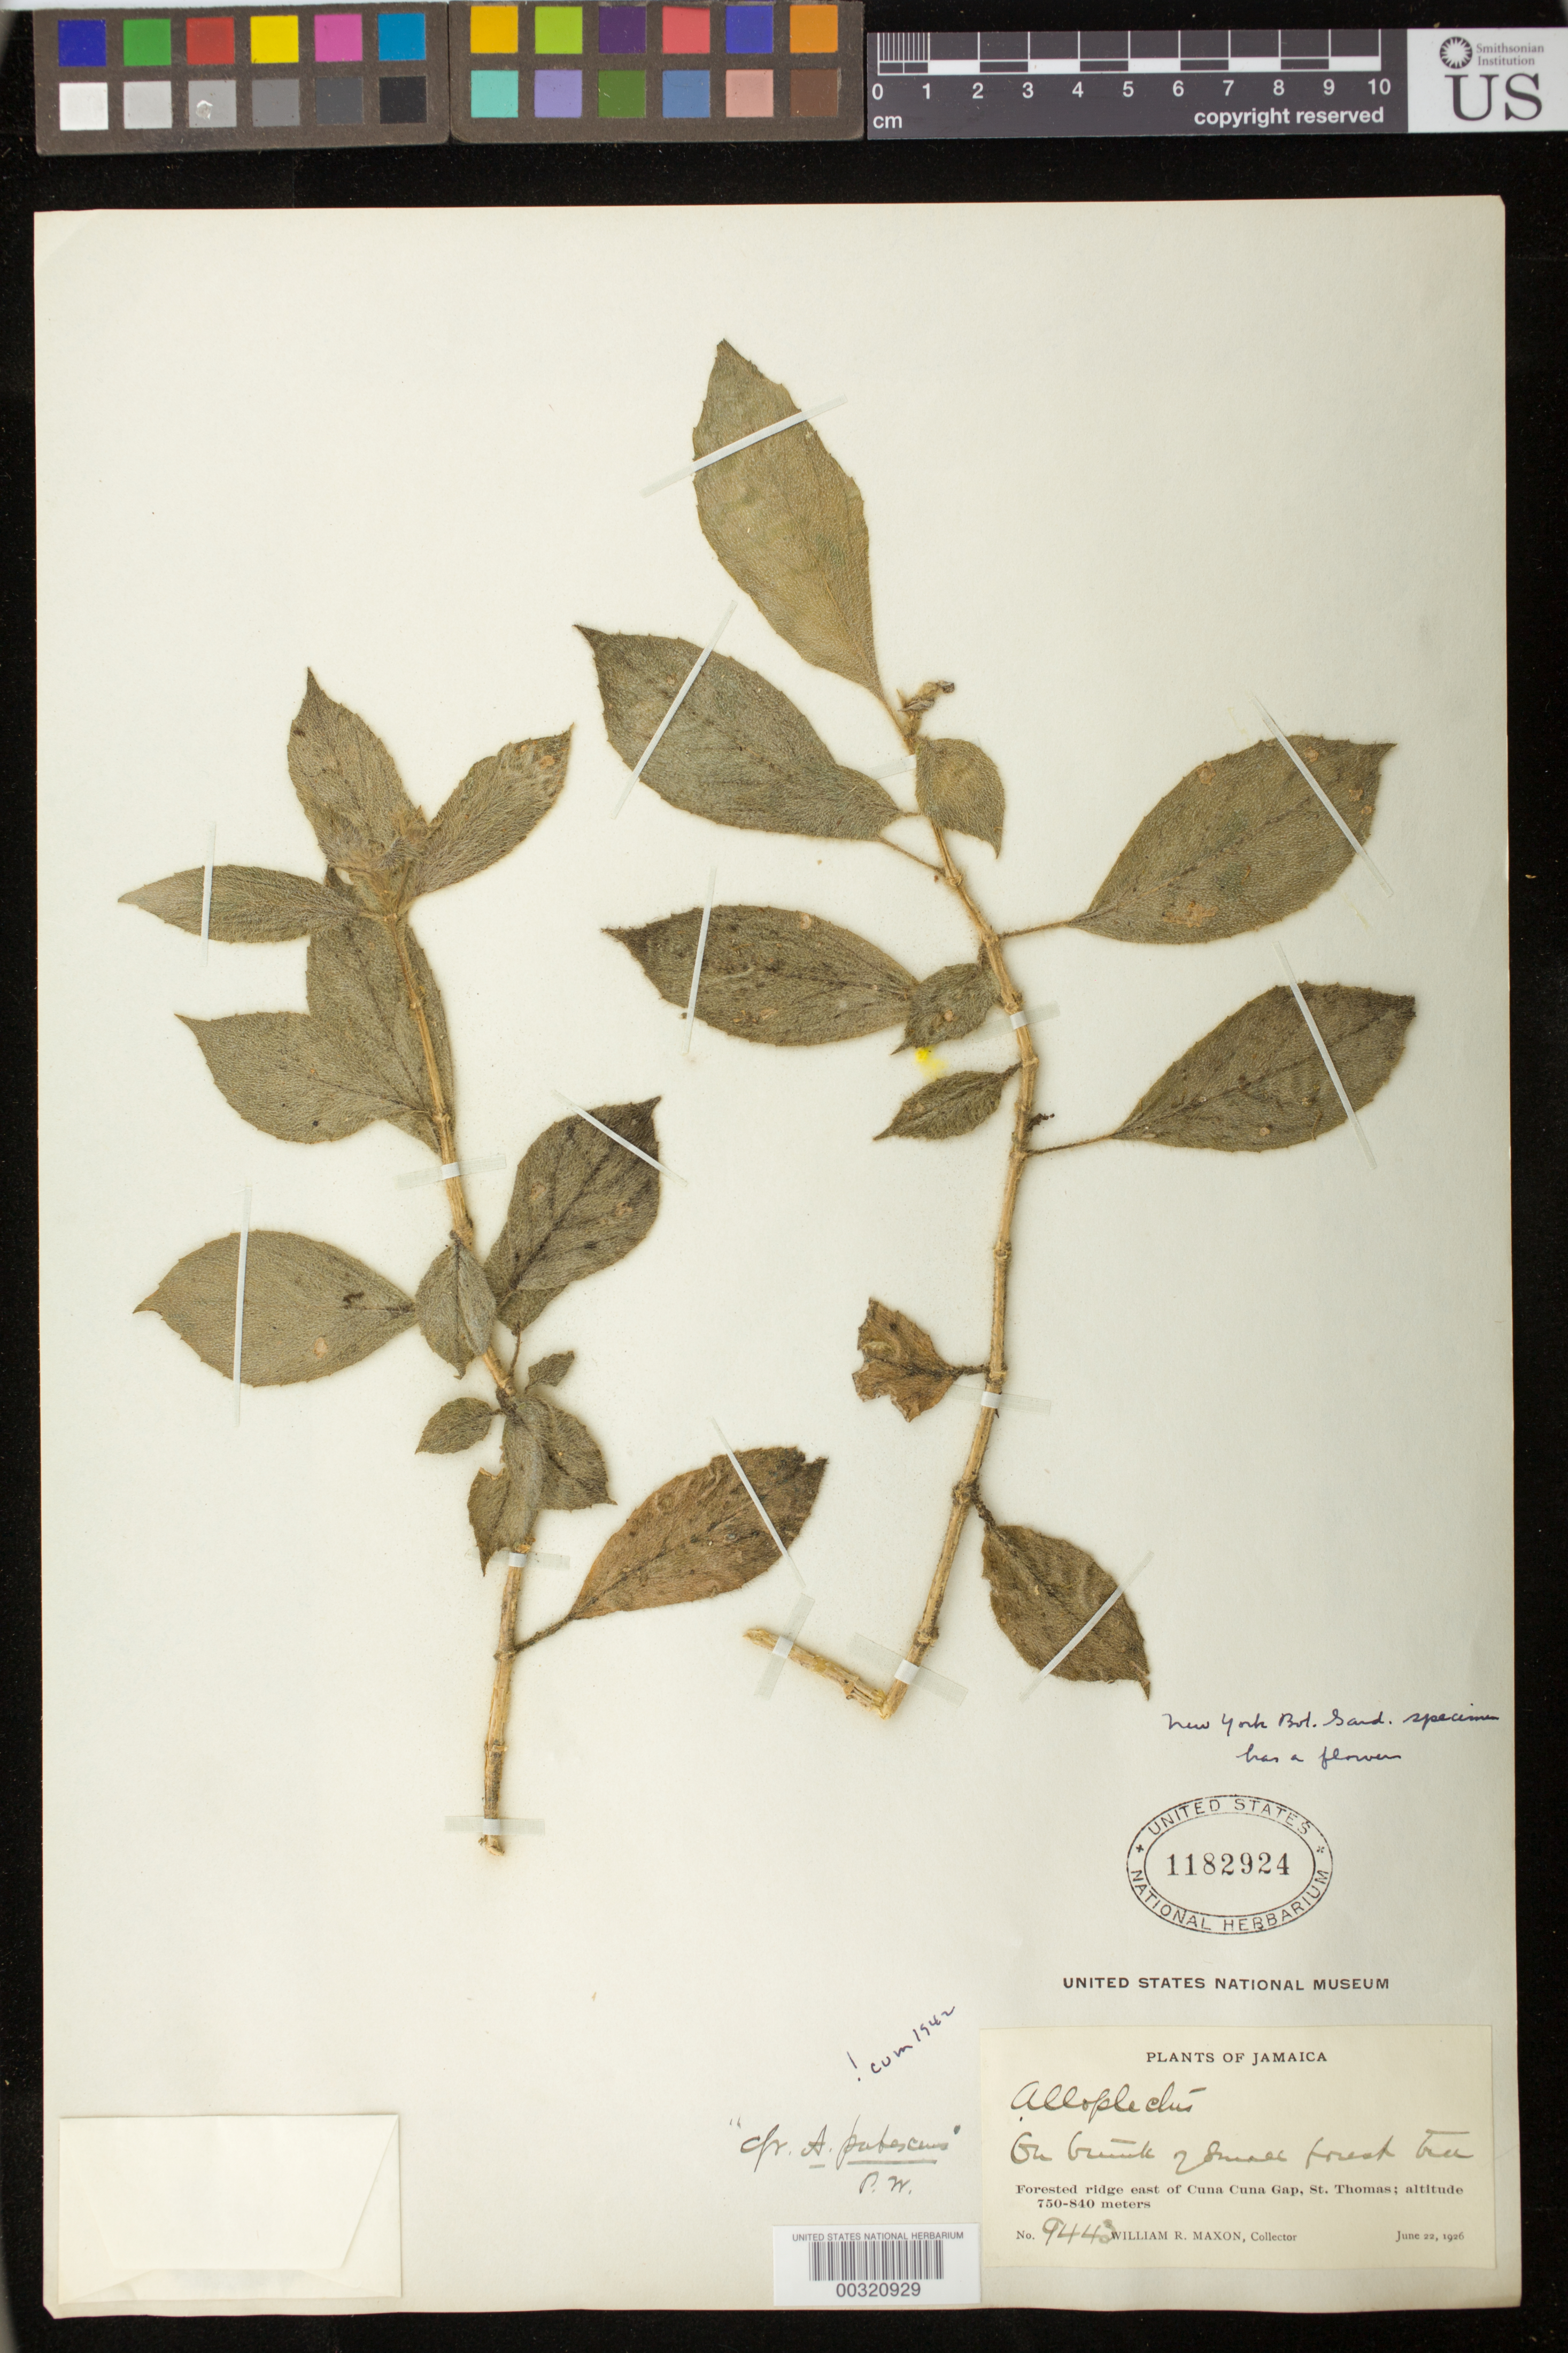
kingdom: Plantae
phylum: Tracheophyta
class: Magnoliopsida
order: Lamiales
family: Gesneriaceae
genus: Columnea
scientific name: Columnea pubescens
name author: (Griseb.) Kuntze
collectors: W. R. Maxon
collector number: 9443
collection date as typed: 22 Jun 1926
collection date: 1926-06-22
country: Jamaica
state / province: Saint Thomas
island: Jamaica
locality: E of Cuna Cuna Gap, St. Thomas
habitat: Forested ridge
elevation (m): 750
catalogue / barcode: US 1182924